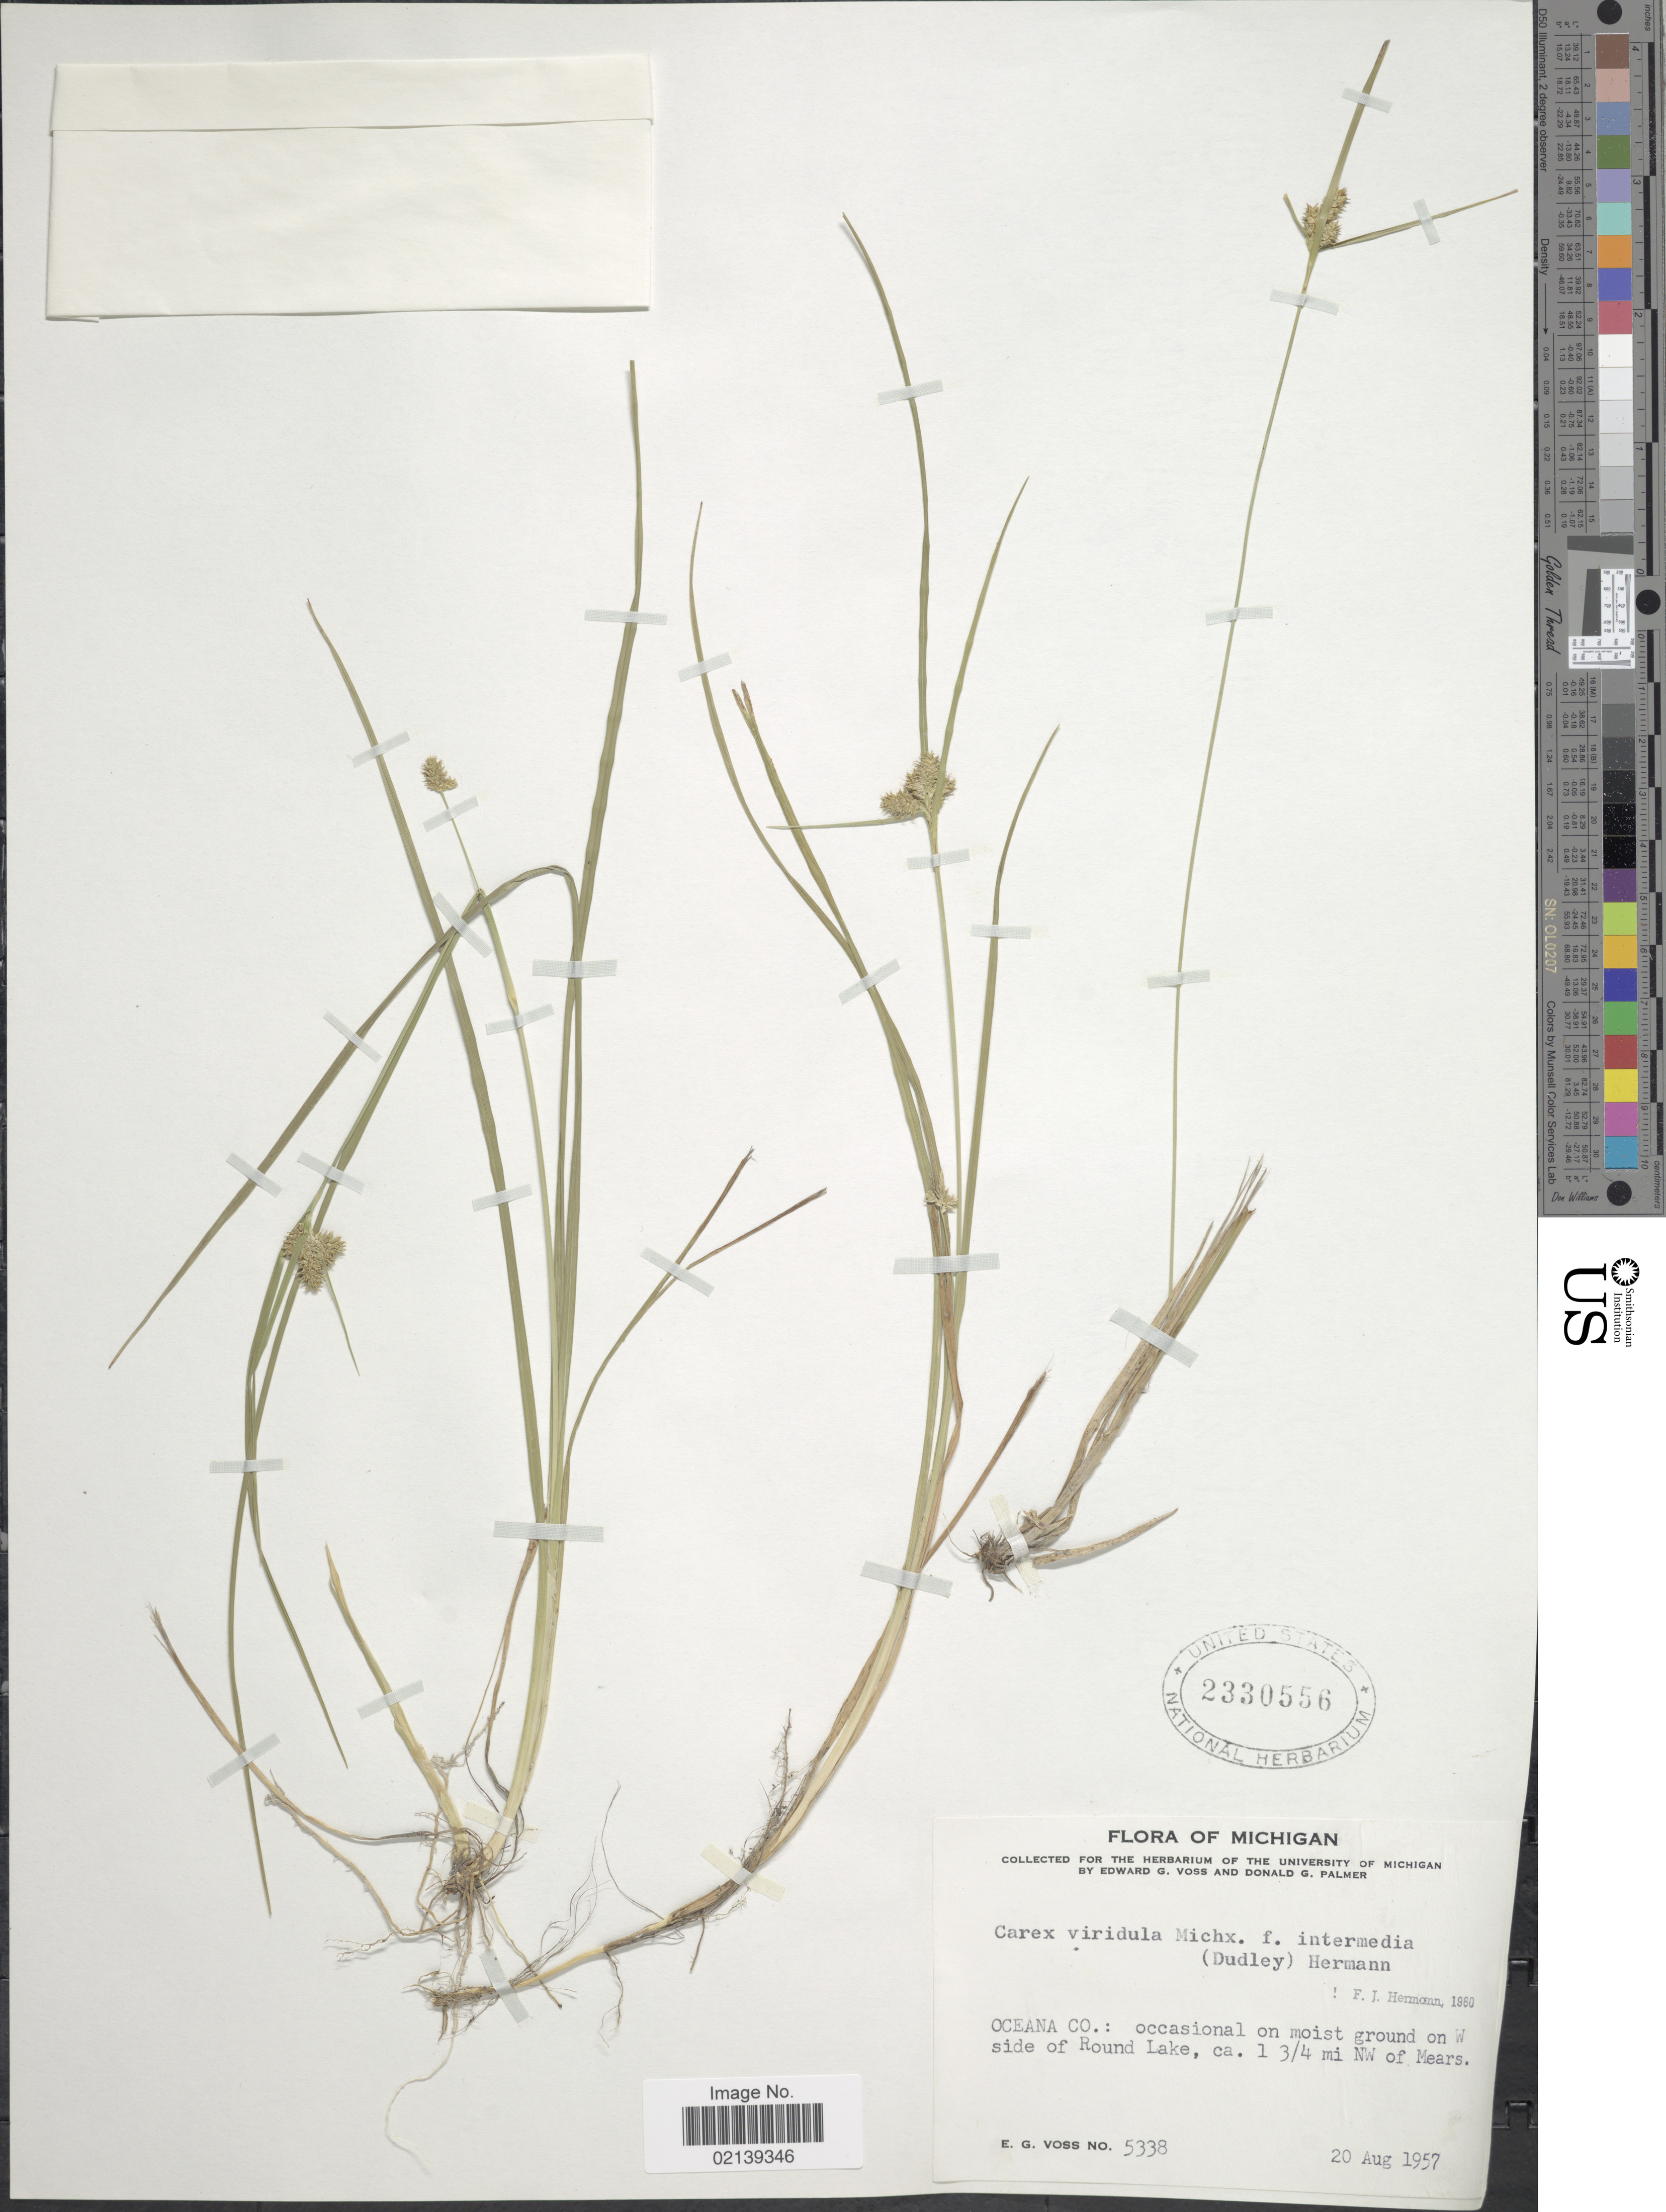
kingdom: Plantae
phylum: Tracheophyta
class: Liliopsida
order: Poales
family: Cyperaceae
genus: Carex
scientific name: Carex oederi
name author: Retz.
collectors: E. G. Voss & D. Palmer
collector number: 5338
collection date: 1957-08-20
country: United States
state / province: Michigan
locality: Oceana Co.: on moist ground on W side of Round Lake, 1 3/4 mi NW of Mears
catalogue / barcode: US 2330556